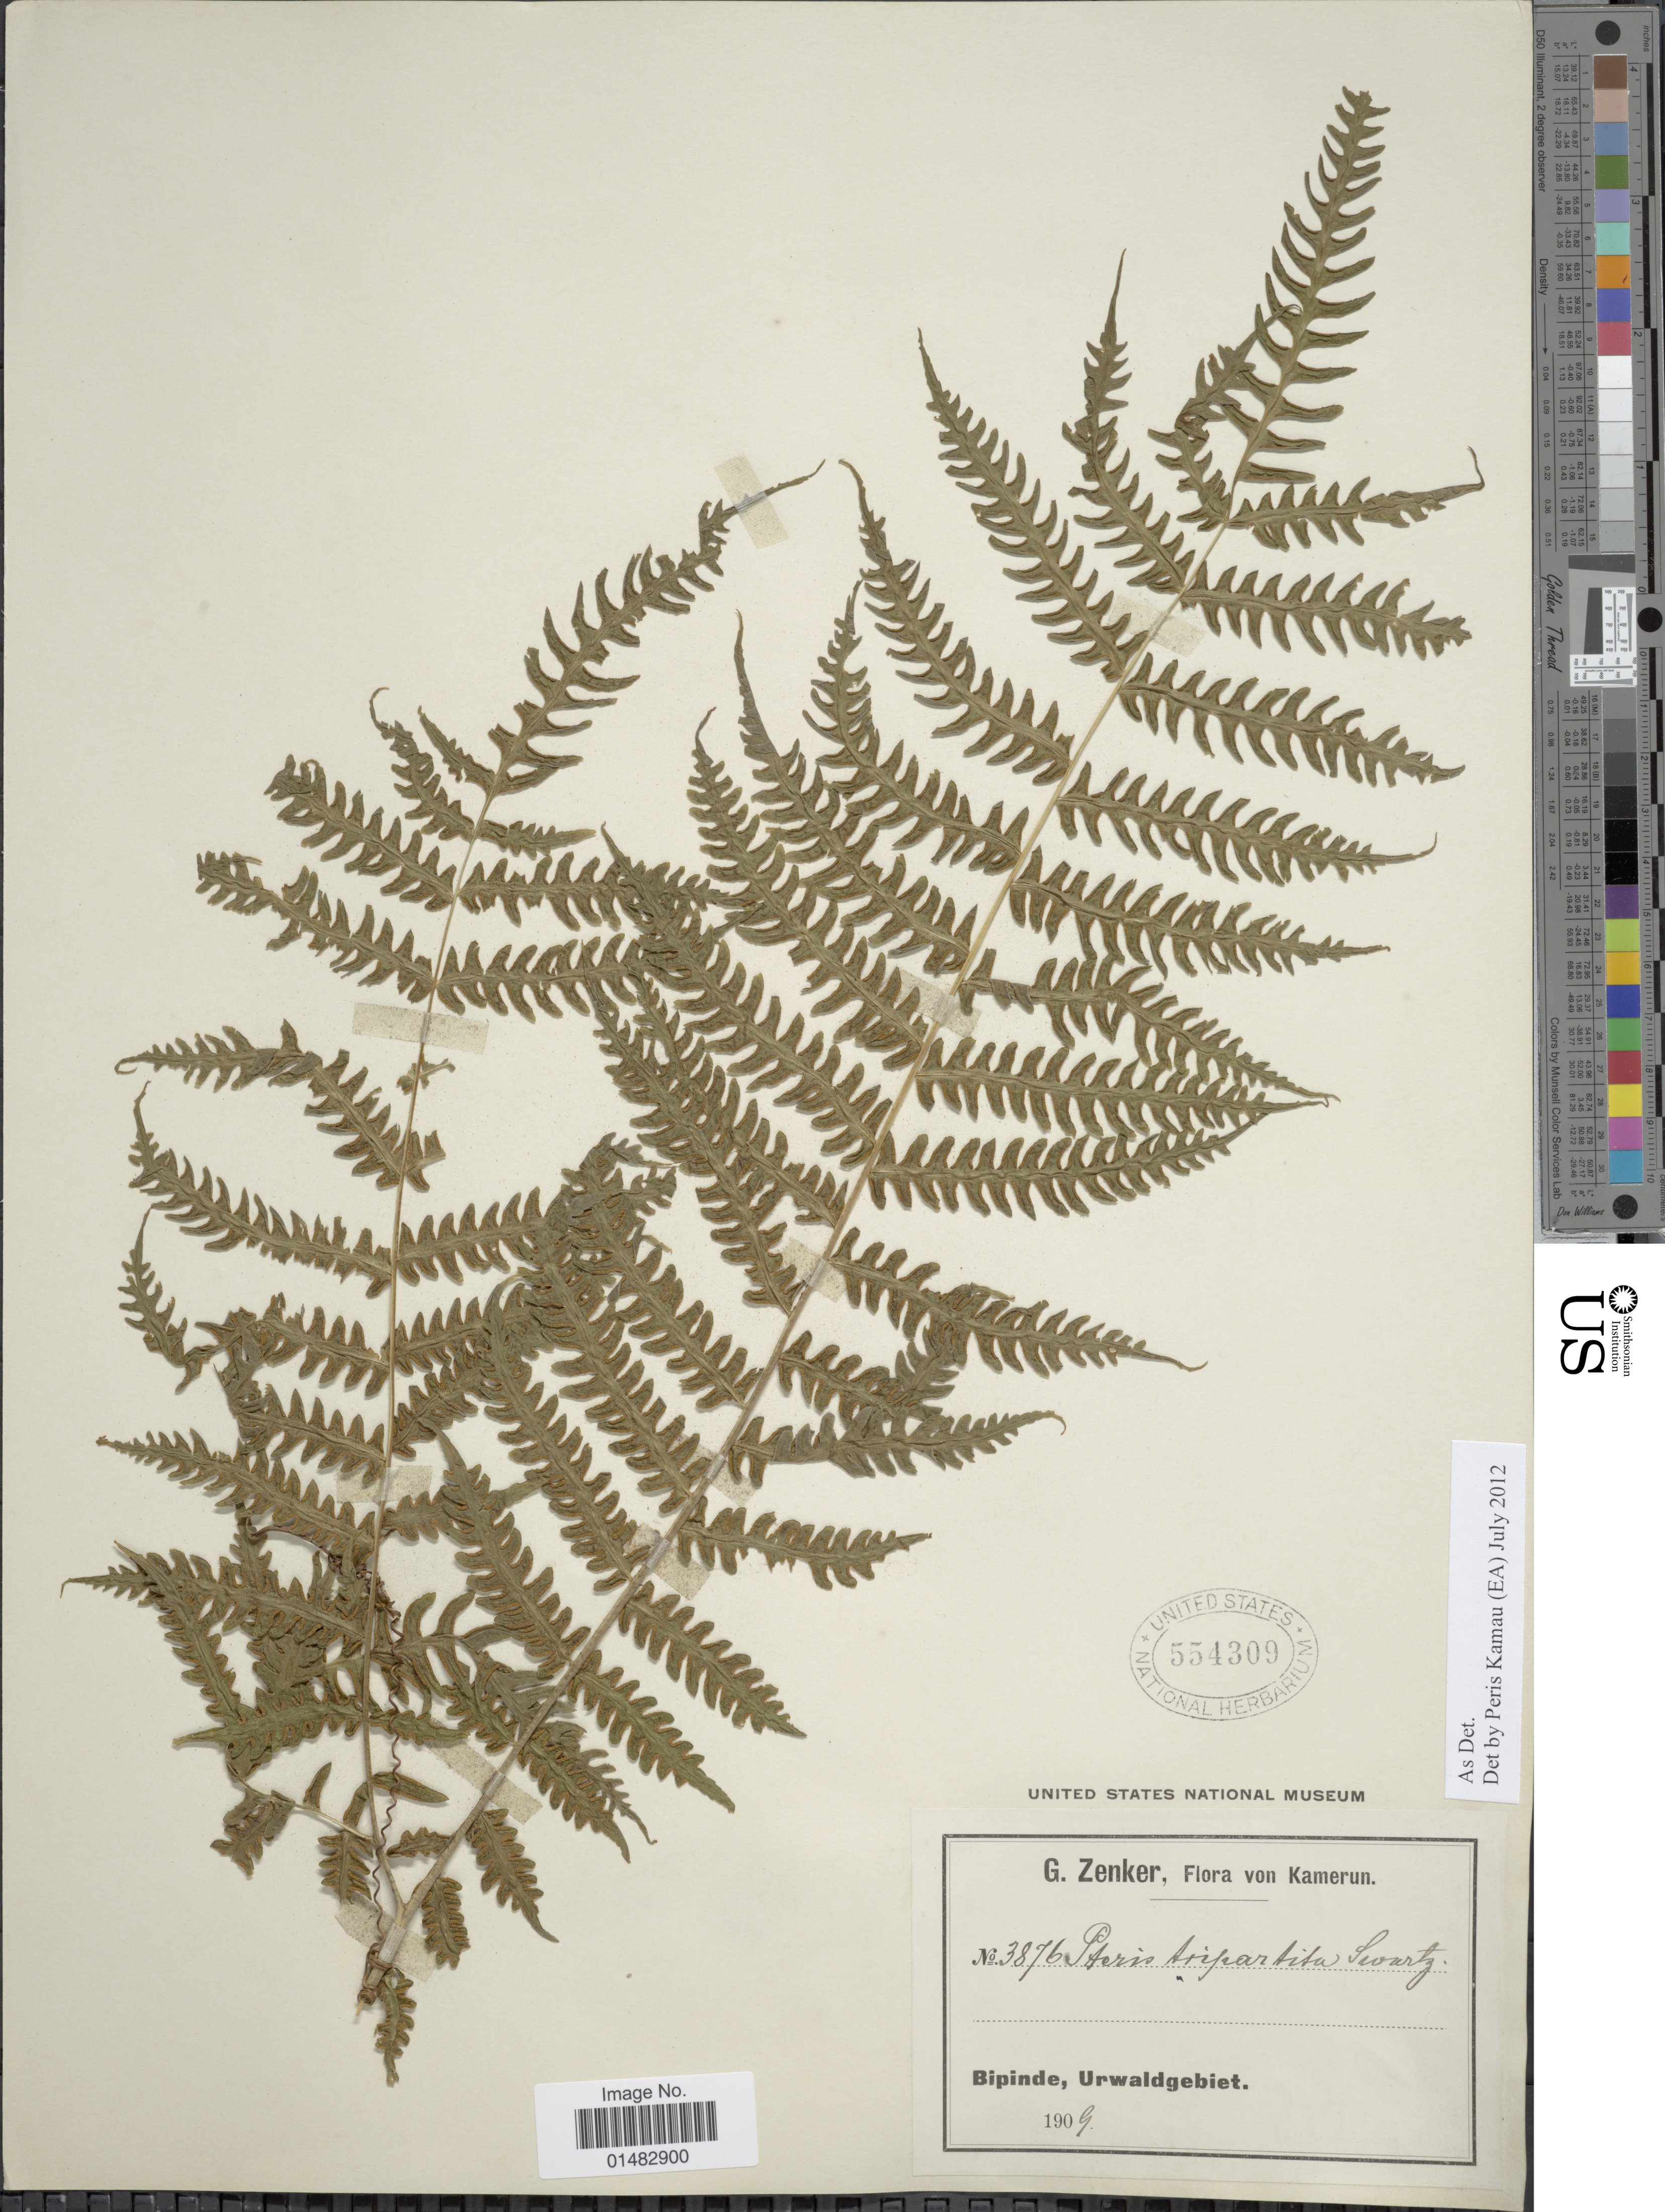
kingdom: Plantae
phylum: Tracheophyta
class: Polypodiopsida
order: Polypodiales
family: Pteridaceae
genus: Pteris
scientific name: Pteris tripartita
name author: Sw.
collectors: G. A. Zenker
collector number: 3876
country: Cameroon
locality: Bipinde, Urwaldgebiet [unsure placement]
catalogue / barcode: US 554309